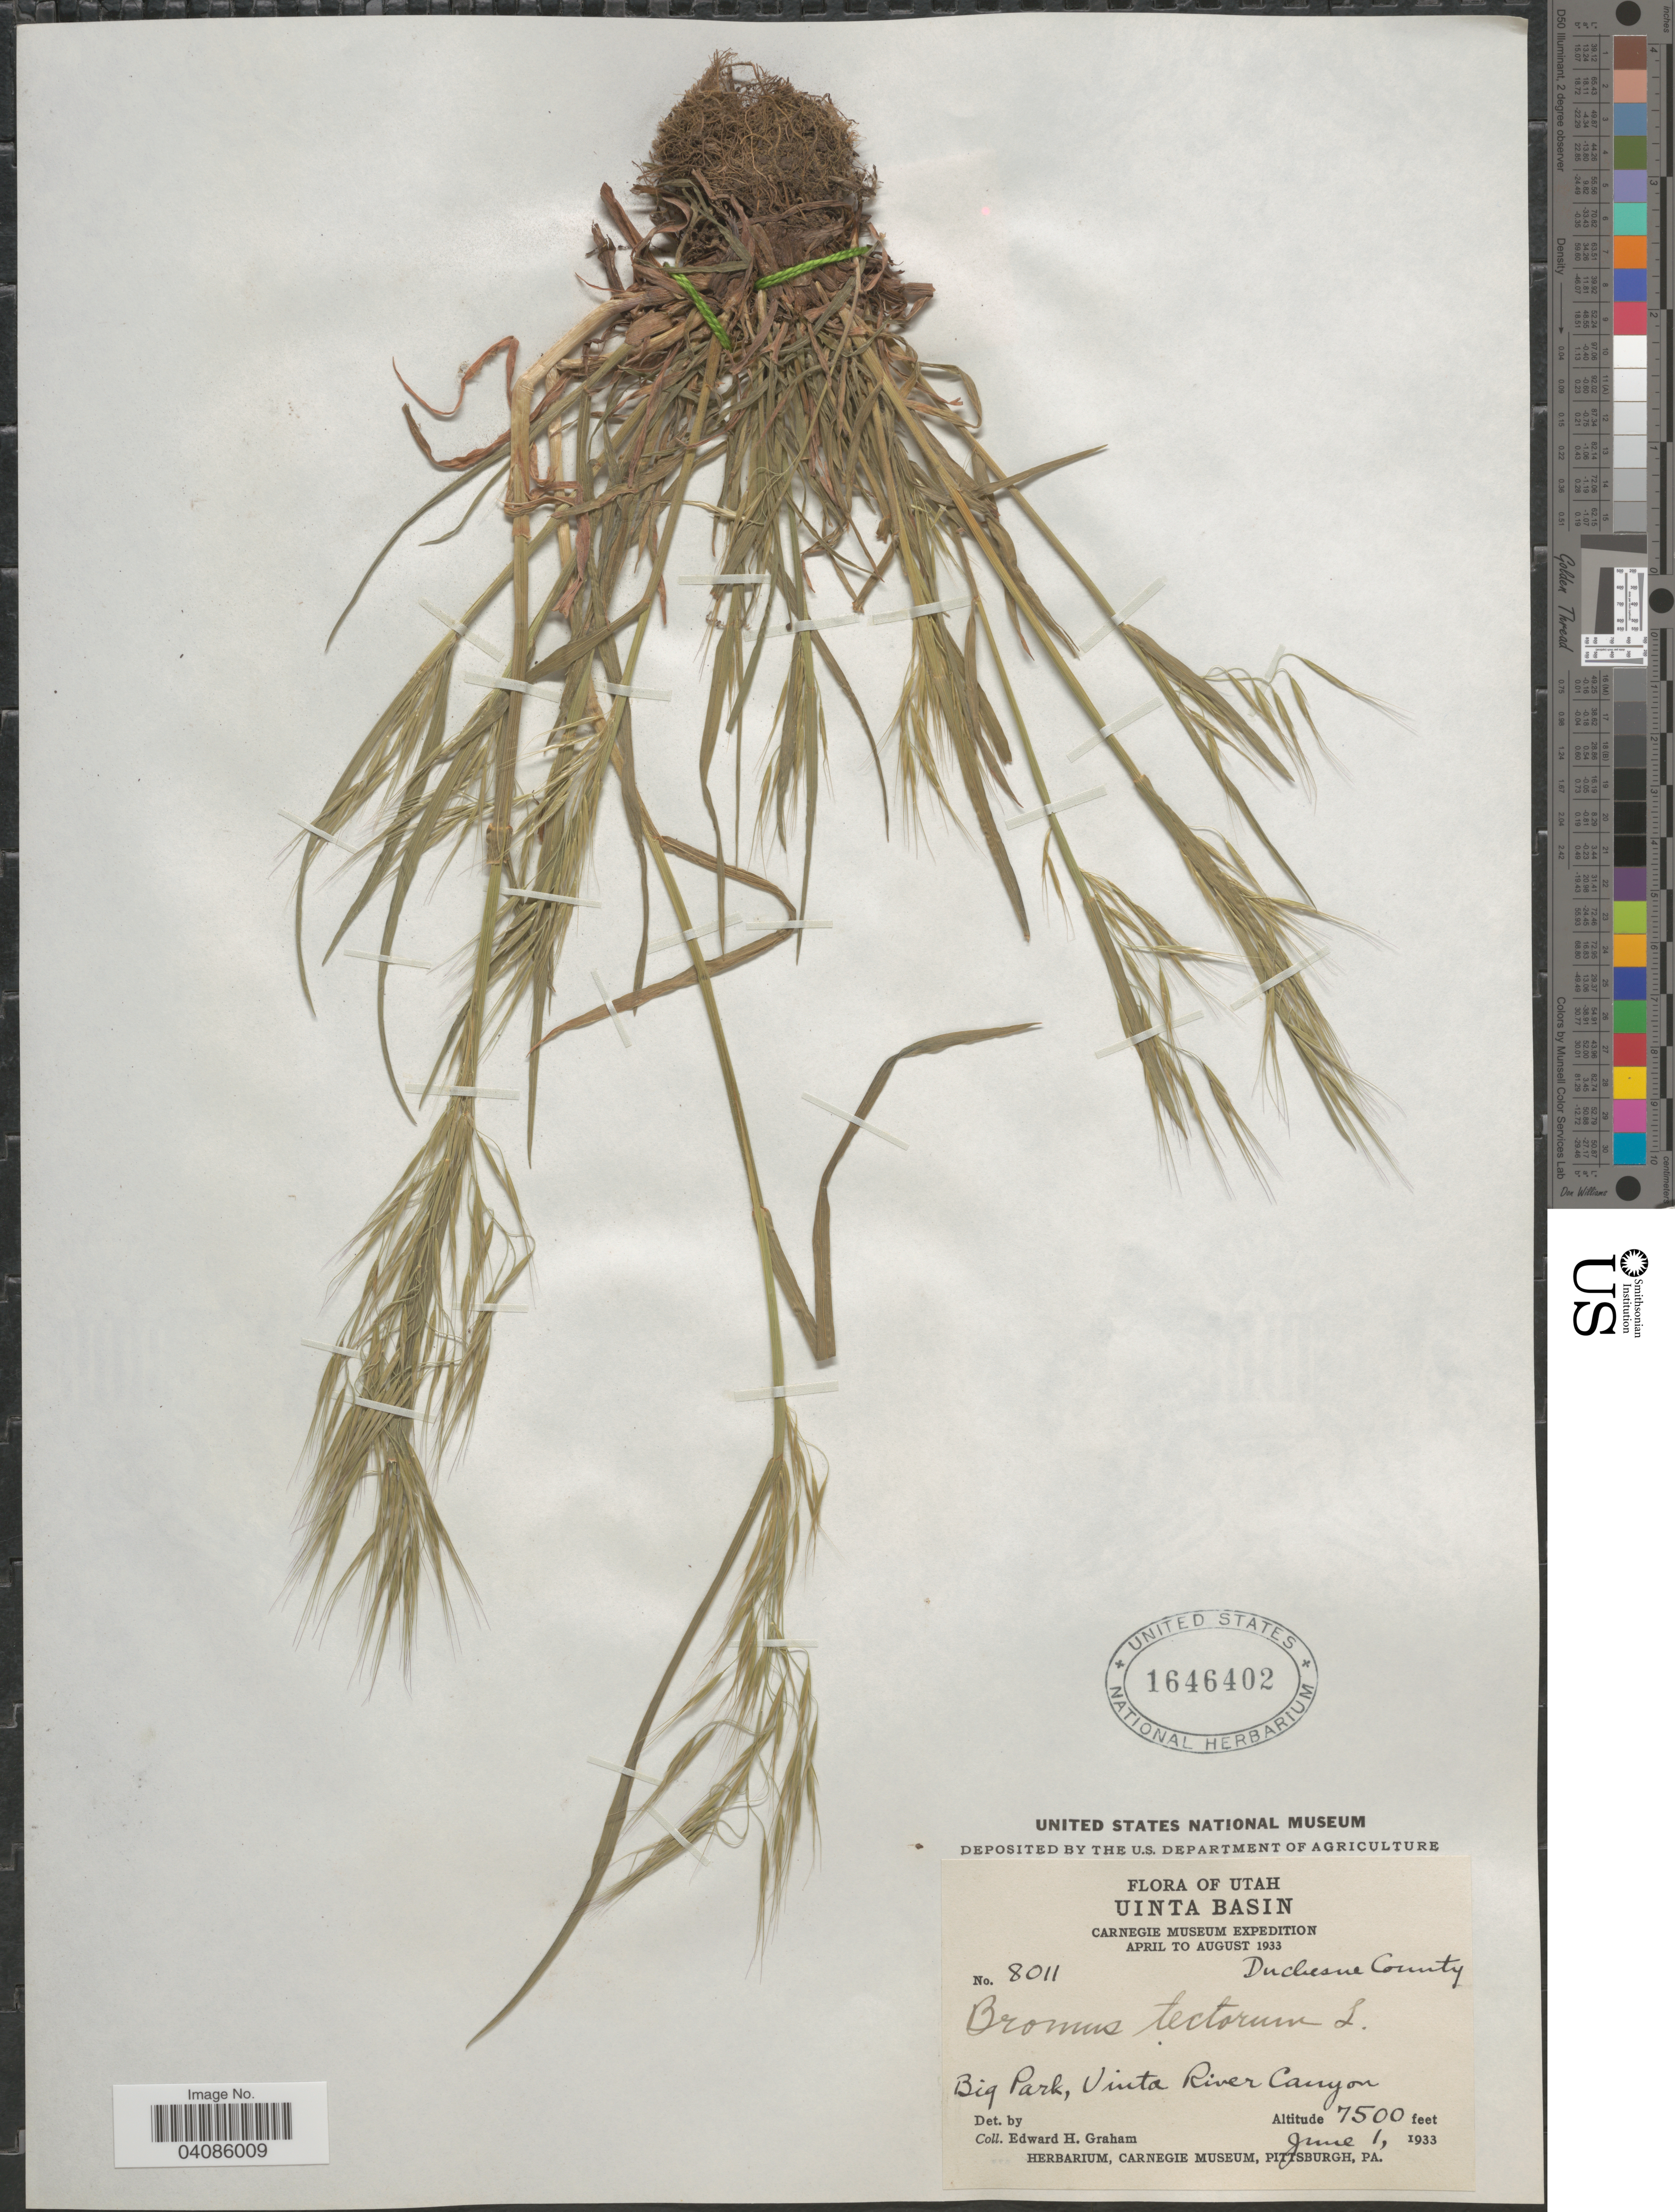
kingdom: Plantae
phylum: Tracheophyta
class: Liliopsida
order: Poales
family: Poaceae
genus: Bromus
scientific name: Bromus tectorum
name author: L.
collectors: E. H. Graham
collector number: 8011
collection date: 1933-06-01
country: United States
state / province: Utah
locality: Uinta Basin. Carnegie Museum Expedition April to September 1935. Duchesne County. Big Park, Uinta River Canyon.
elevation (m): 2286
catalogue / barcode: US 1646402